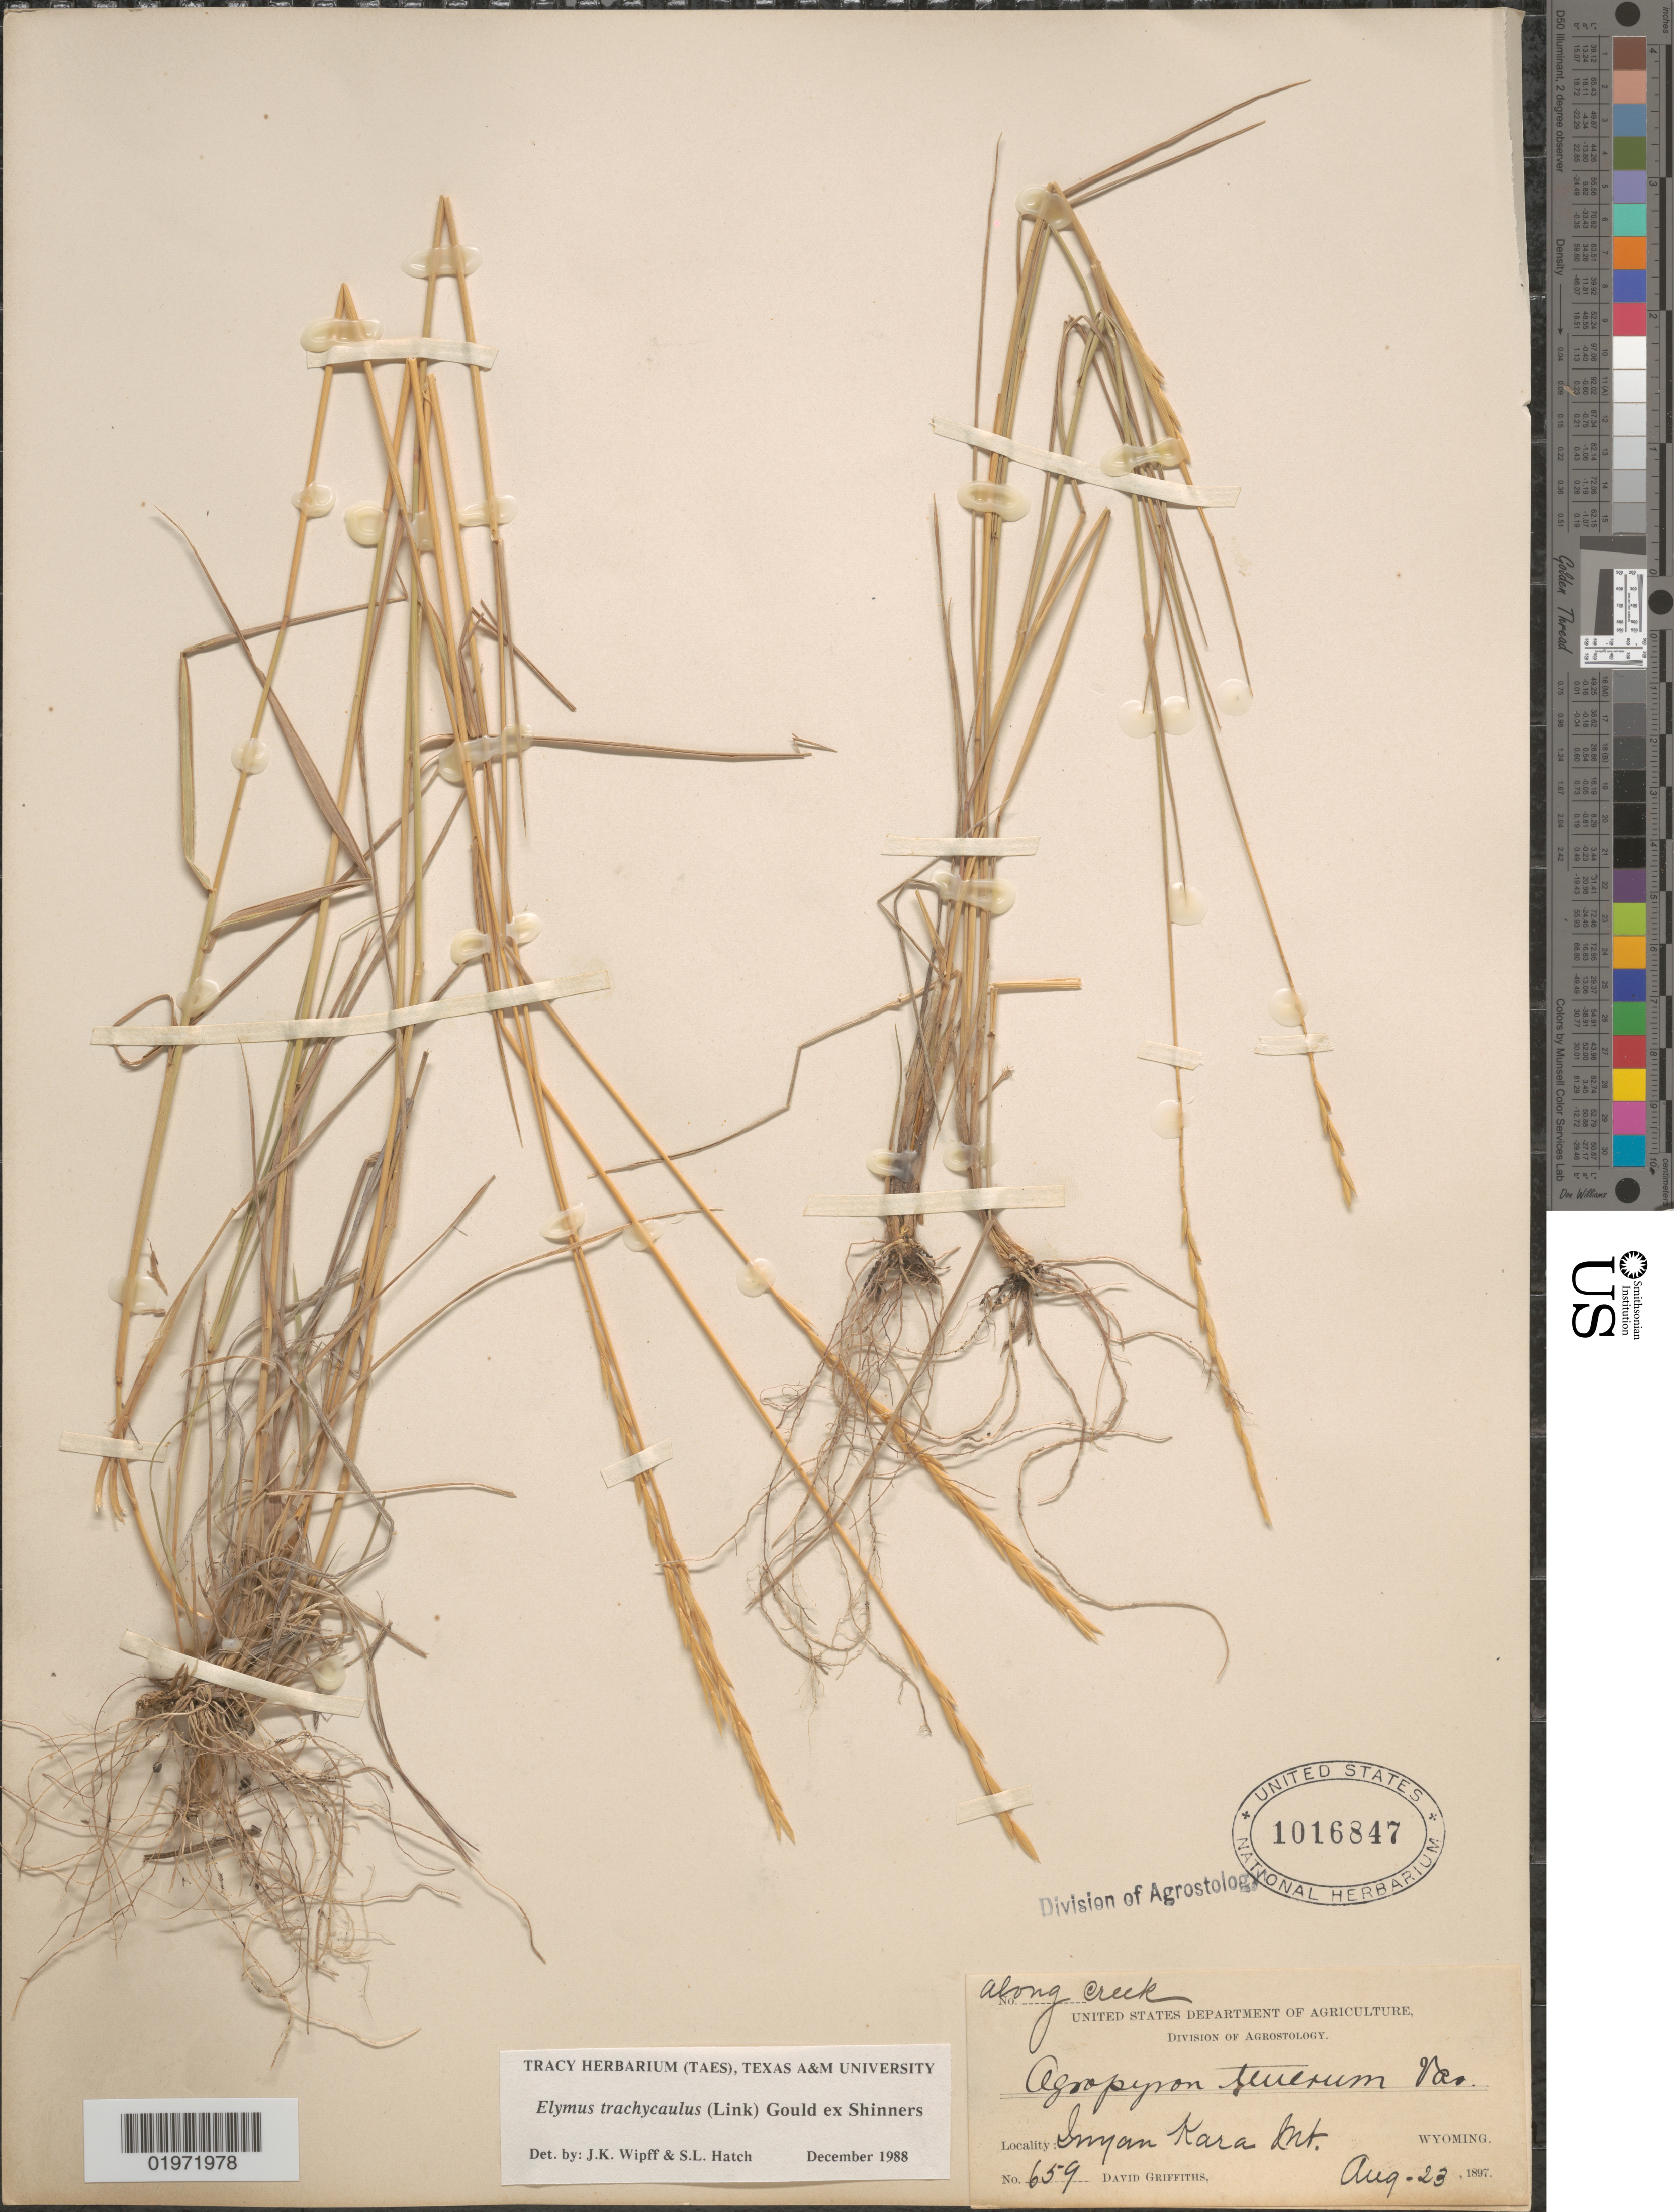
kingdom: Plantae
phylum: Tracheophyta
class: Liliopsida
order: Poales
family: Poaceae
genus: Elymus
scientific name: Elymus trachycaulus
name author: (Link) Gould ex Shinners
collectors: D. Griffiths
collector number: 659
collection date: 1897-08-23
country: United States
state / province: Wyoming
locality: Inyan Kara Mt. Along creek.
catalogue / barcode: US 1016847